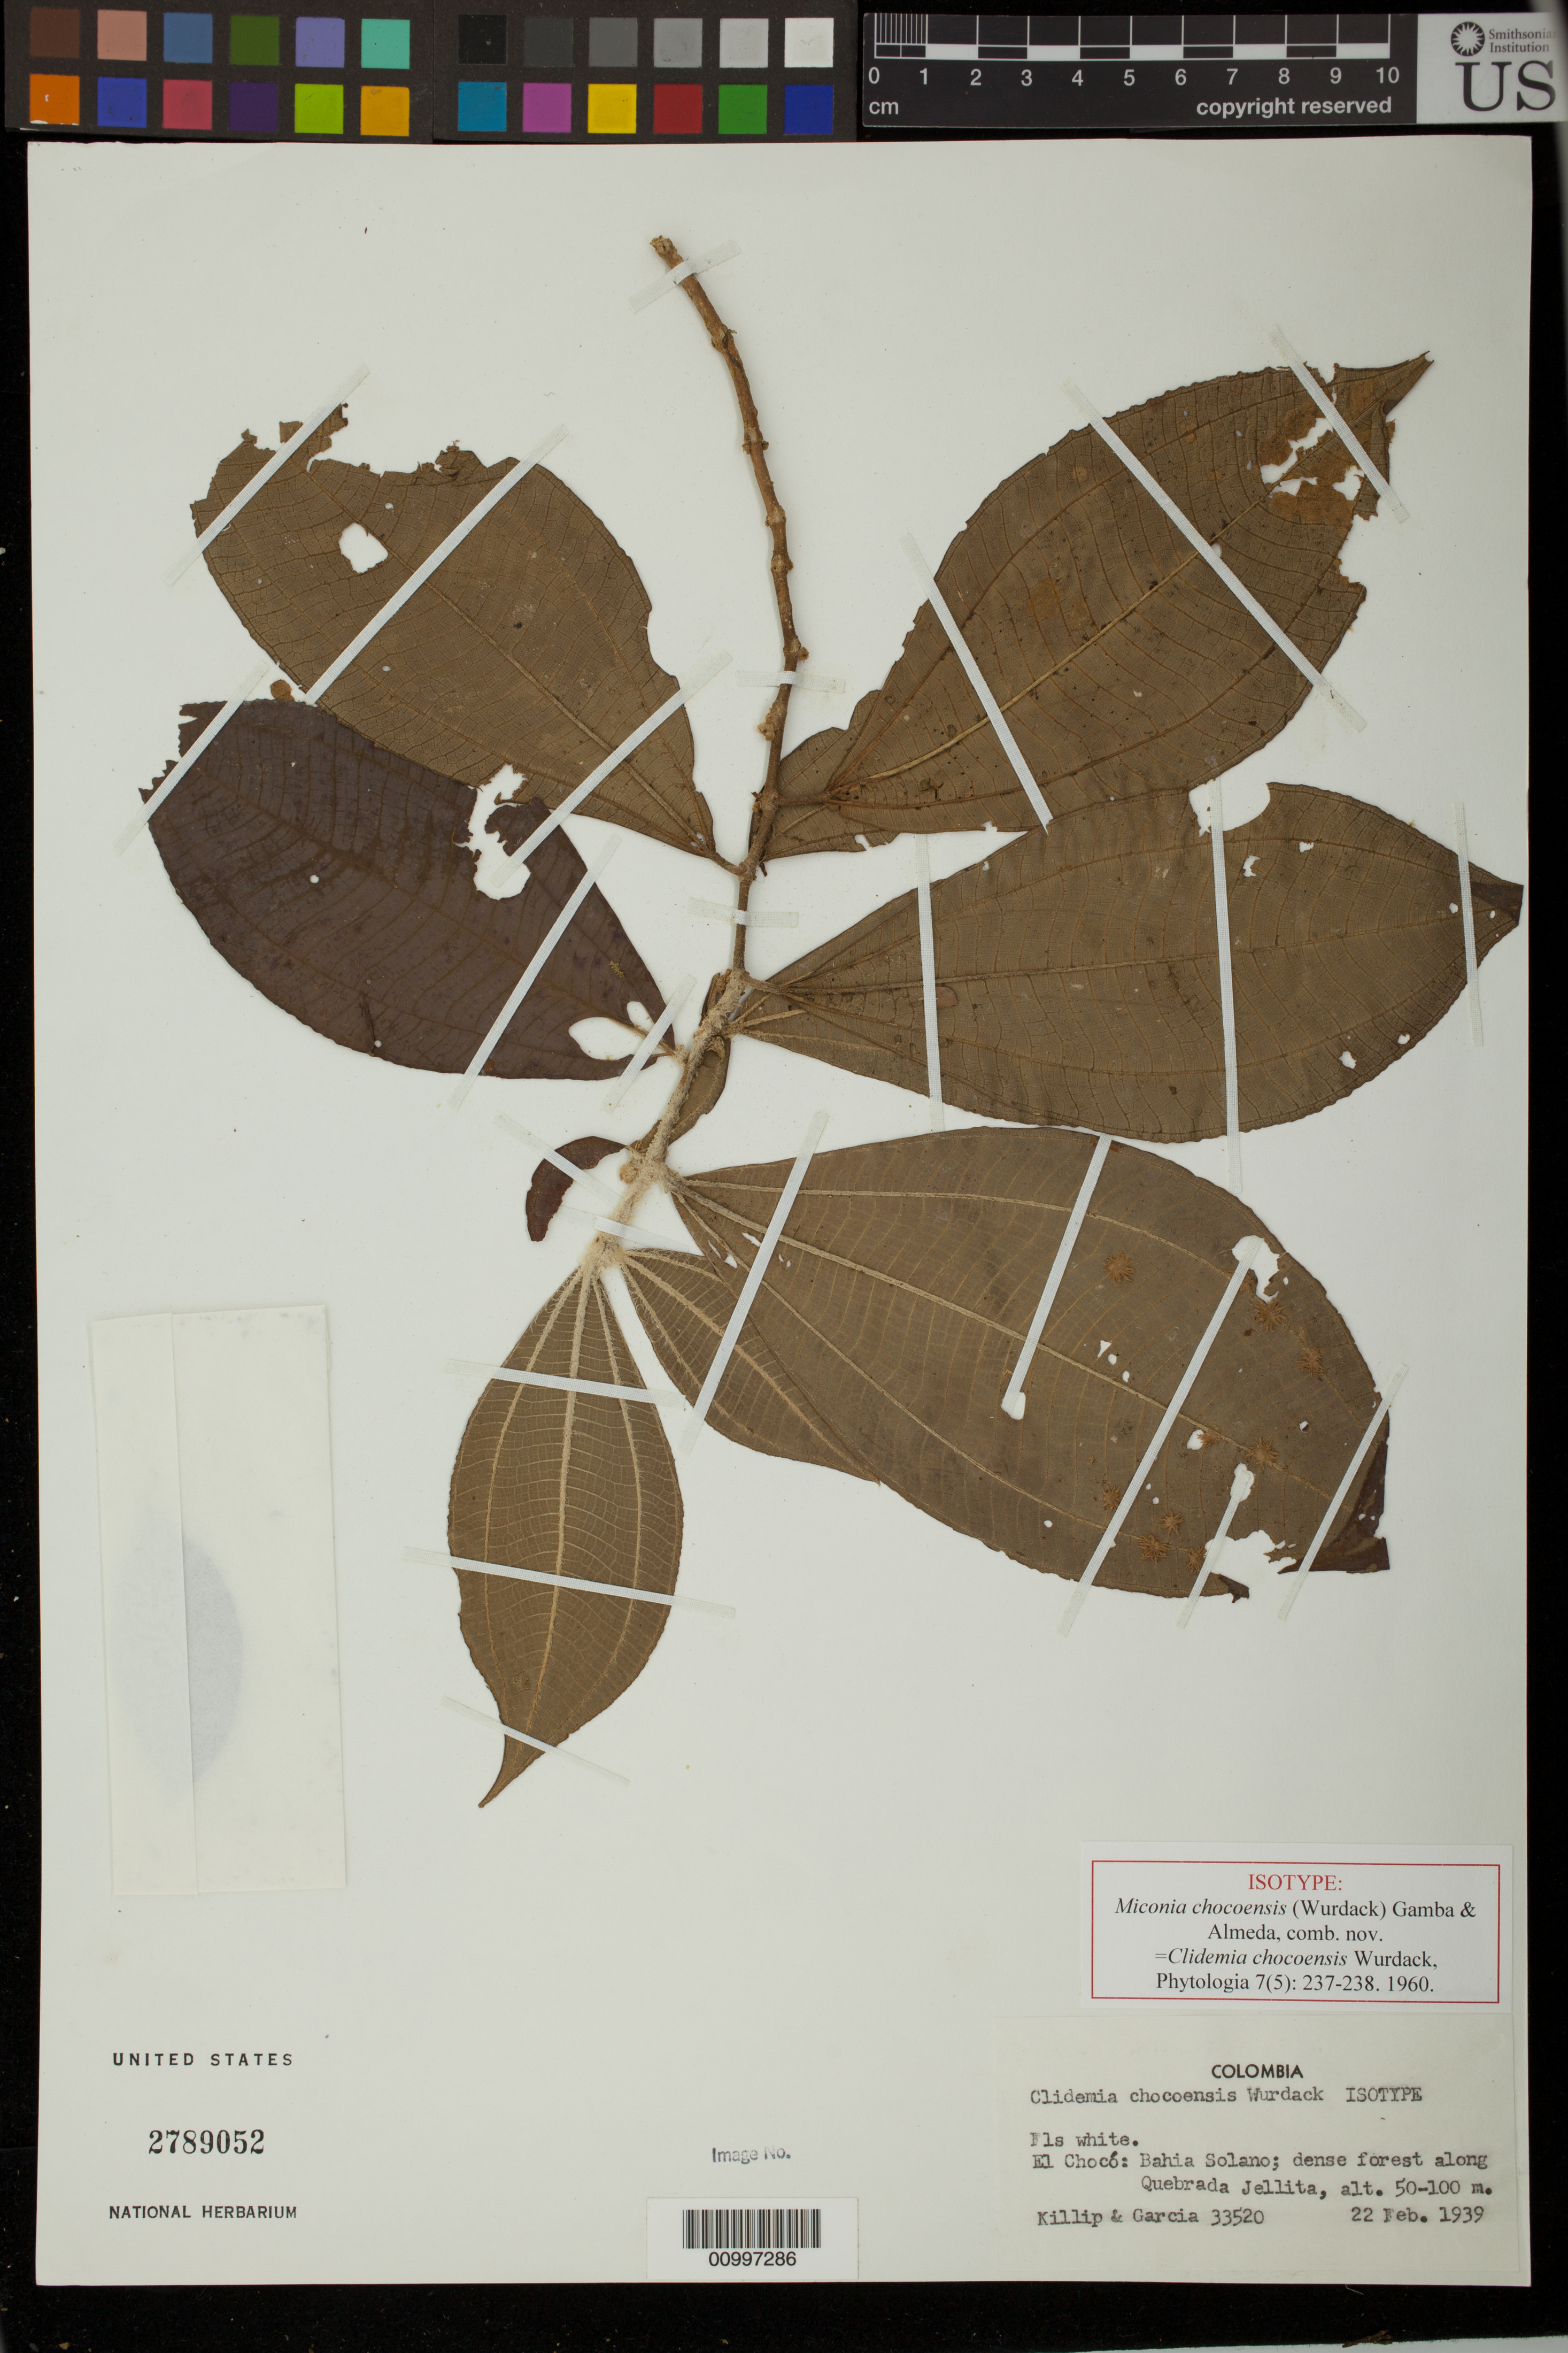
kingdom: Plantae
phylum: Tracheophyta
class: Magnoliopsida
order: Myrtales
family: Melastomataceae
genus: Clidemia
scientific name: Clidemia chocoensis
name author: Wurdack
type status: Isotype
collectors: E. P. Killip & H. Garcia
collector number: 33520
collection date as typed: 22 Feb 1939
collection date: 1939-02-22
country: Colombia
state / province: Chocó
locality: Bahia Solano; along Quebrada Jellita.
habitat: Dense forest.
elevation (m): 50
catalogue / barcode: US 2789052